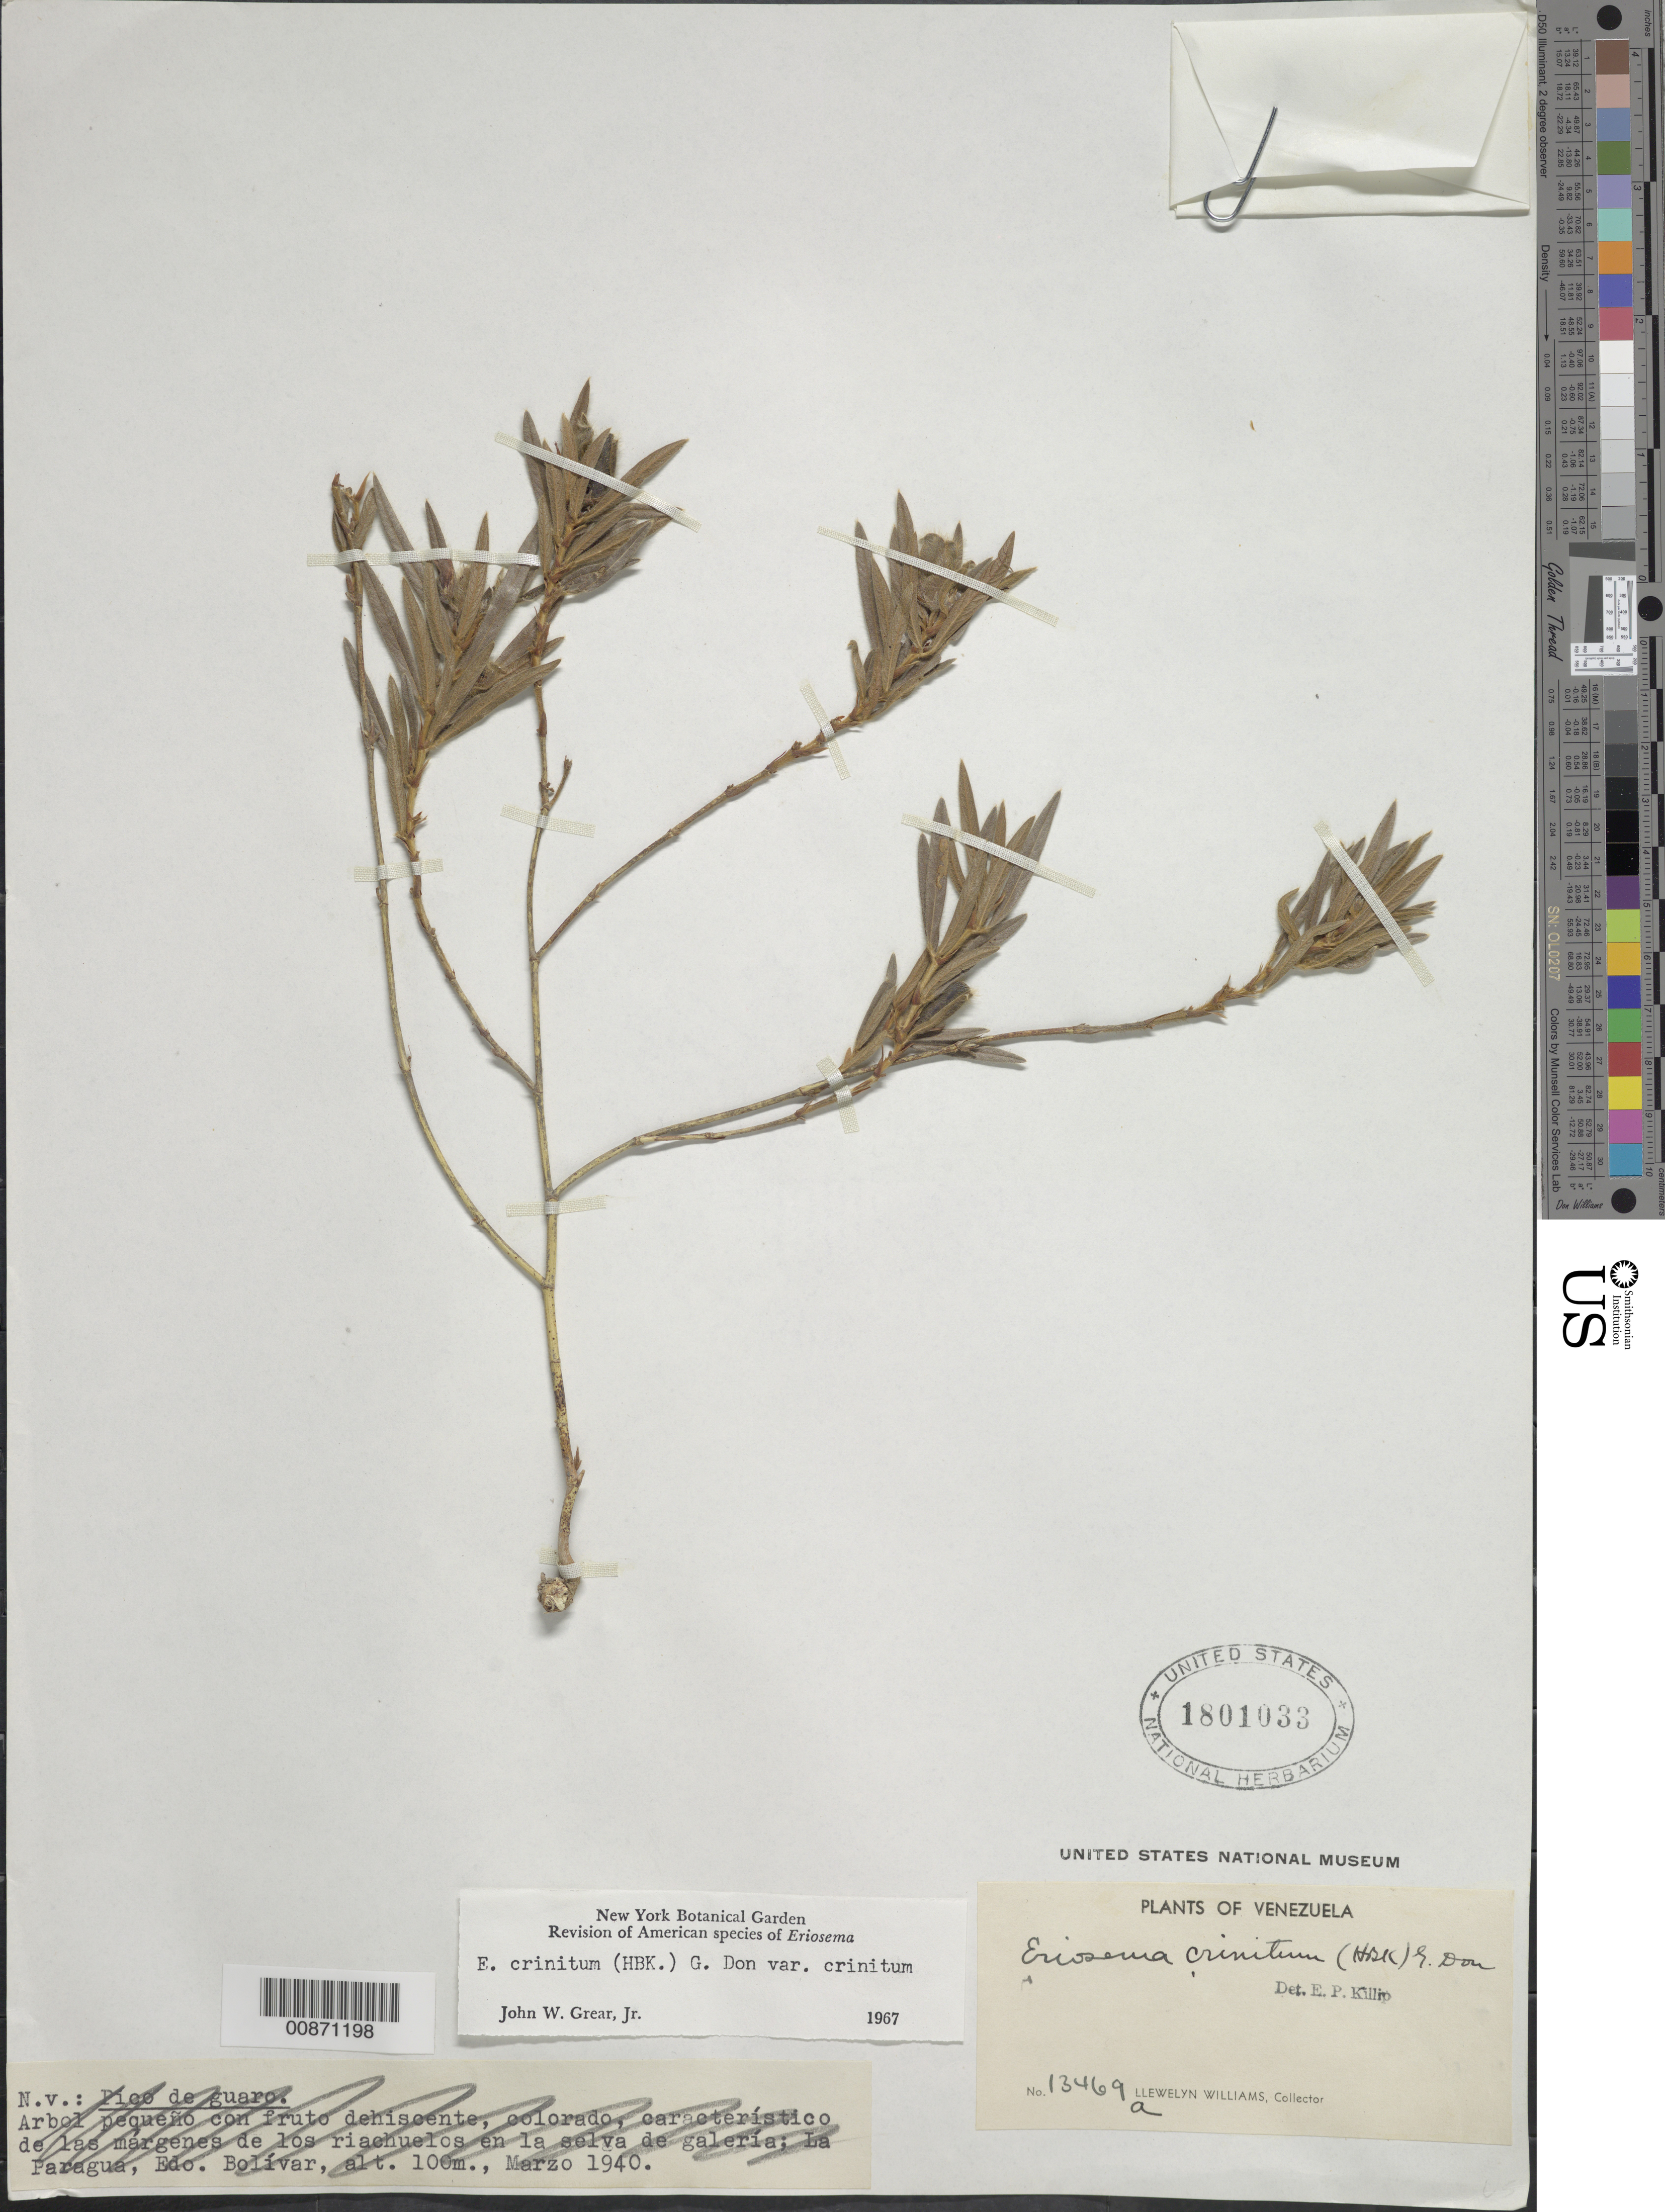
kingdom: Plantae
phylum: Tracheophyta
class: Magnoliopsida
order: Fabales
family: Fabaceae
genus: Eriosema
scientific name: Eriosema crinitum var. crinitum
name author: (Kunth) G. Don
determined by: Grear, J. W., Jr.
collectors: Ll. Williams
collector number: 13469 a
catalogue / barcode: US 1801033